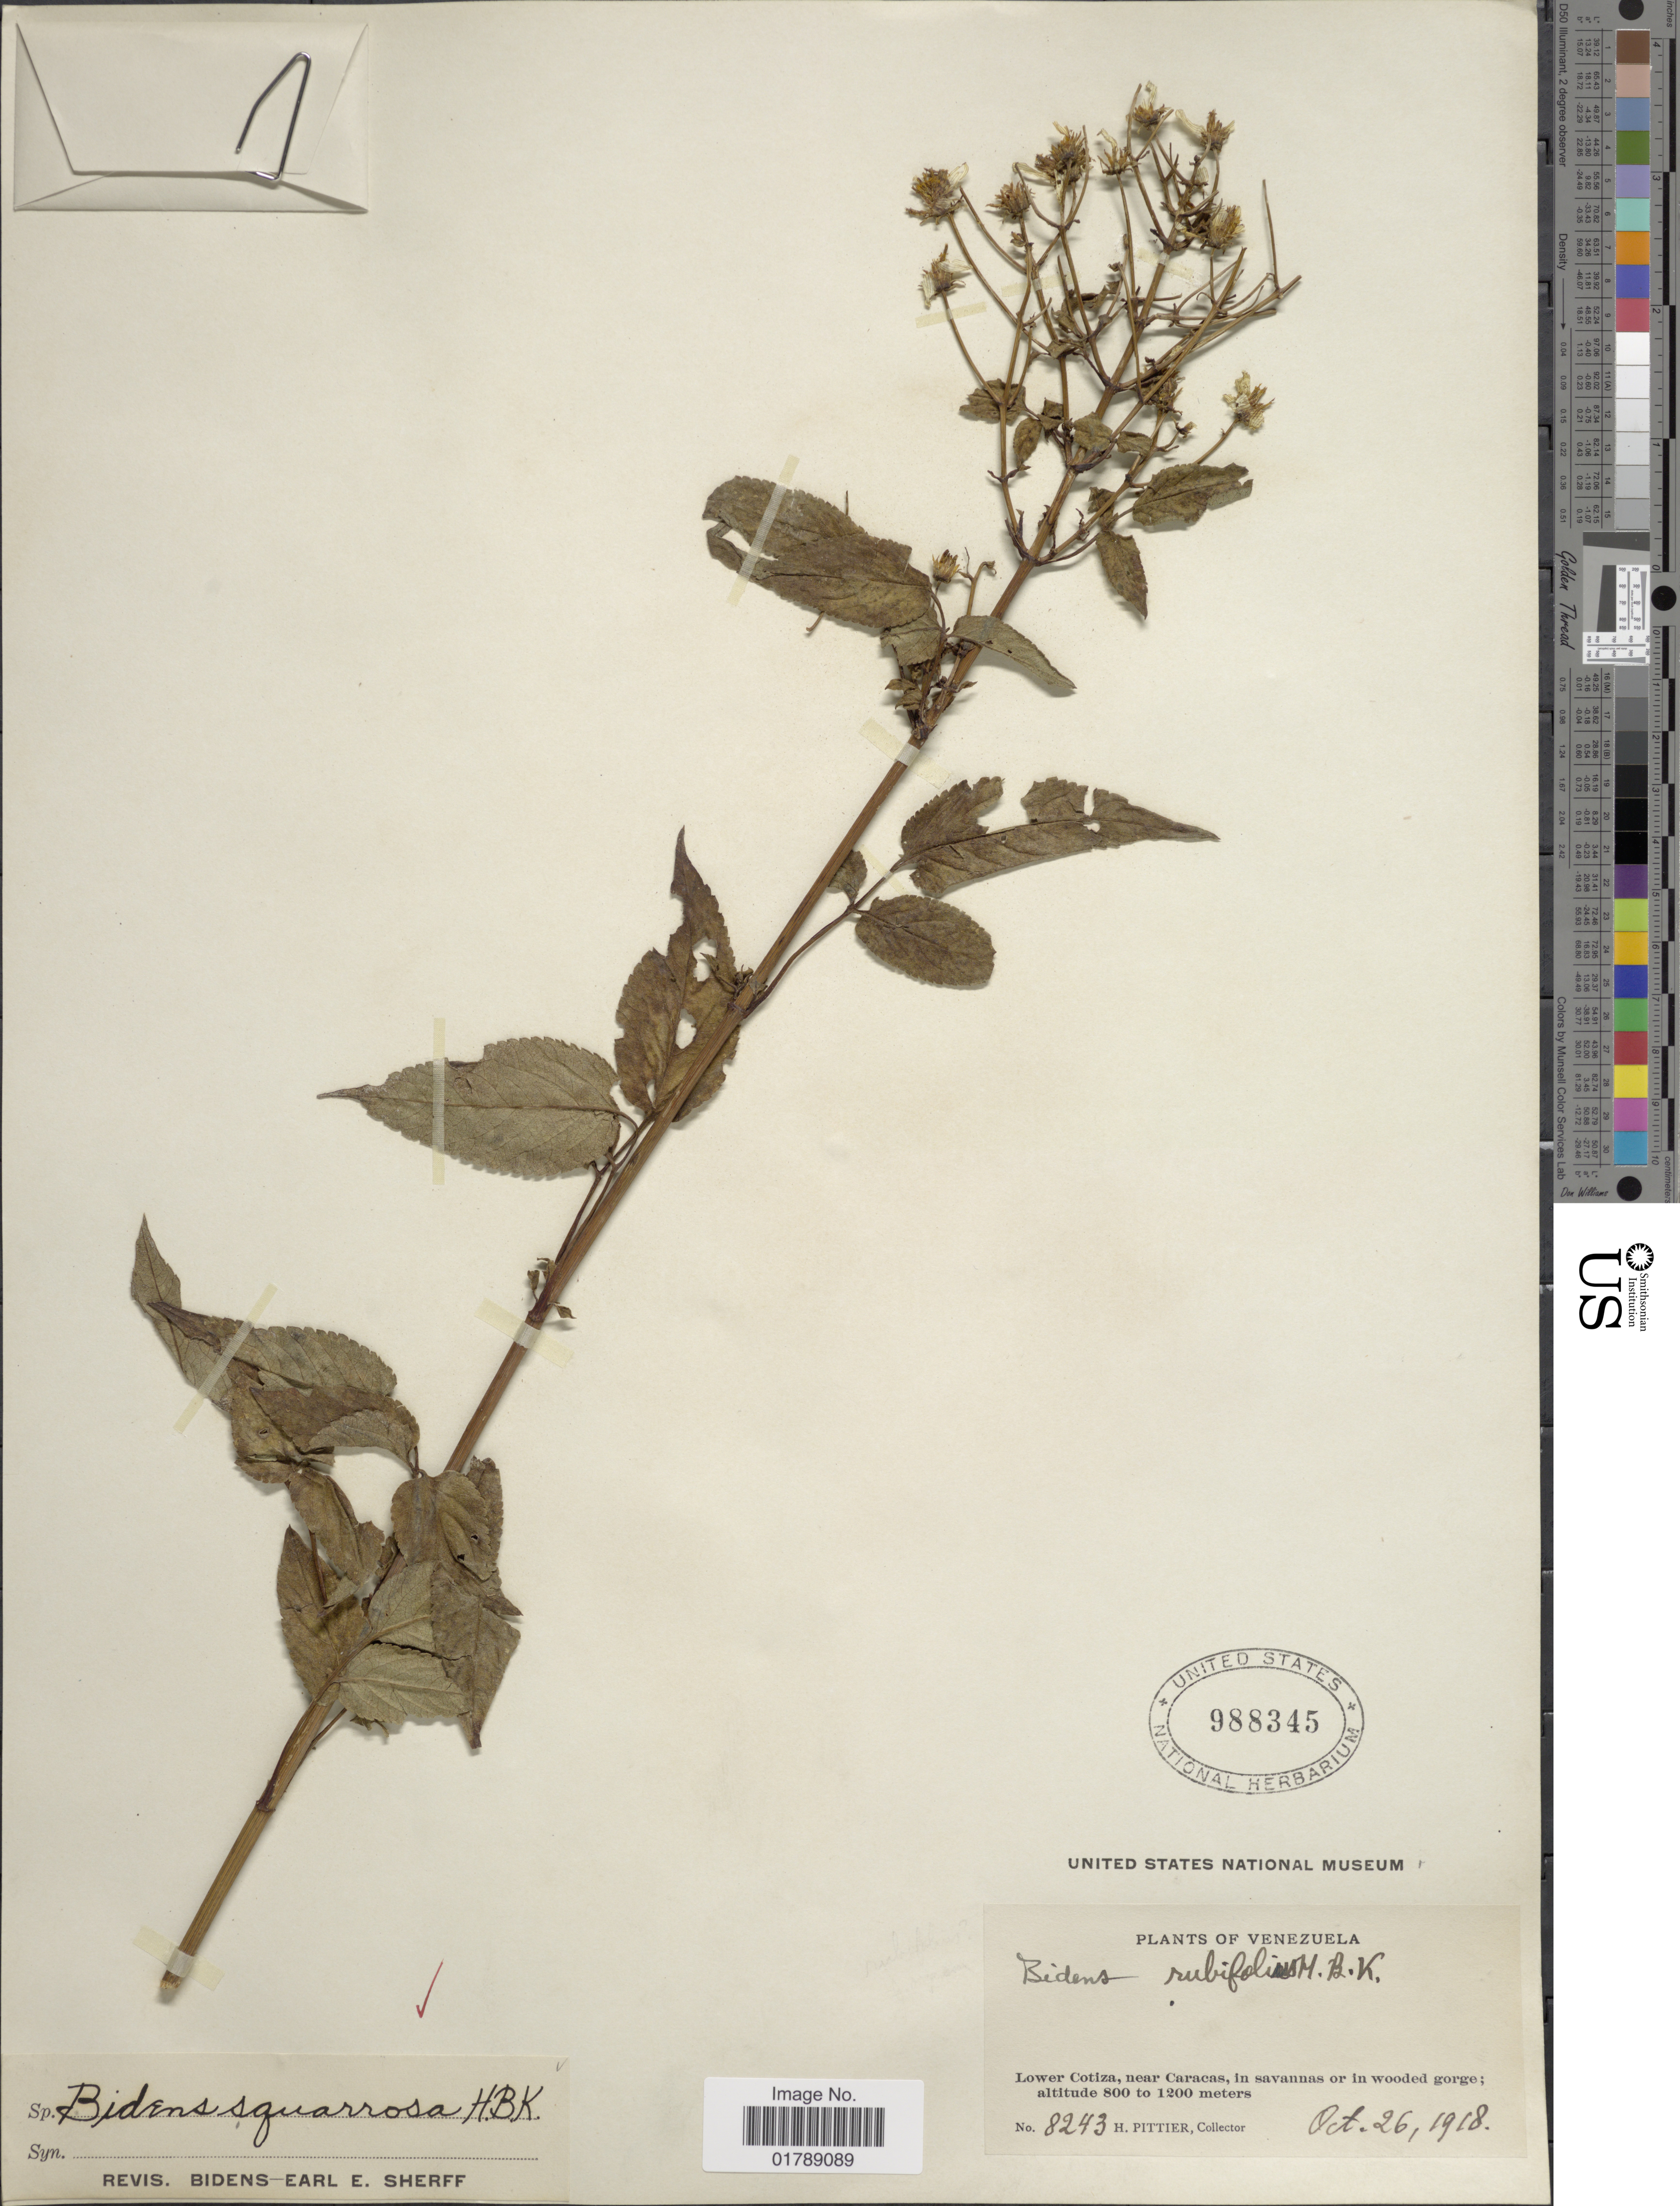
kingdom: Plantae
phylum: Tracheophyta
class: Magnoliopsida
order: Asterales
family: Asteraceae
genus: Bidens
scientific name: Bidens squarrosa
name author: Kunth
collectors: H. F. Pittier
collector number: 8243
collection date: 1918-10-26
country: Venezuela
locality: Lower Cotiza, near Caracas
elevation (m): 800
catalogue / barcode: US 988345